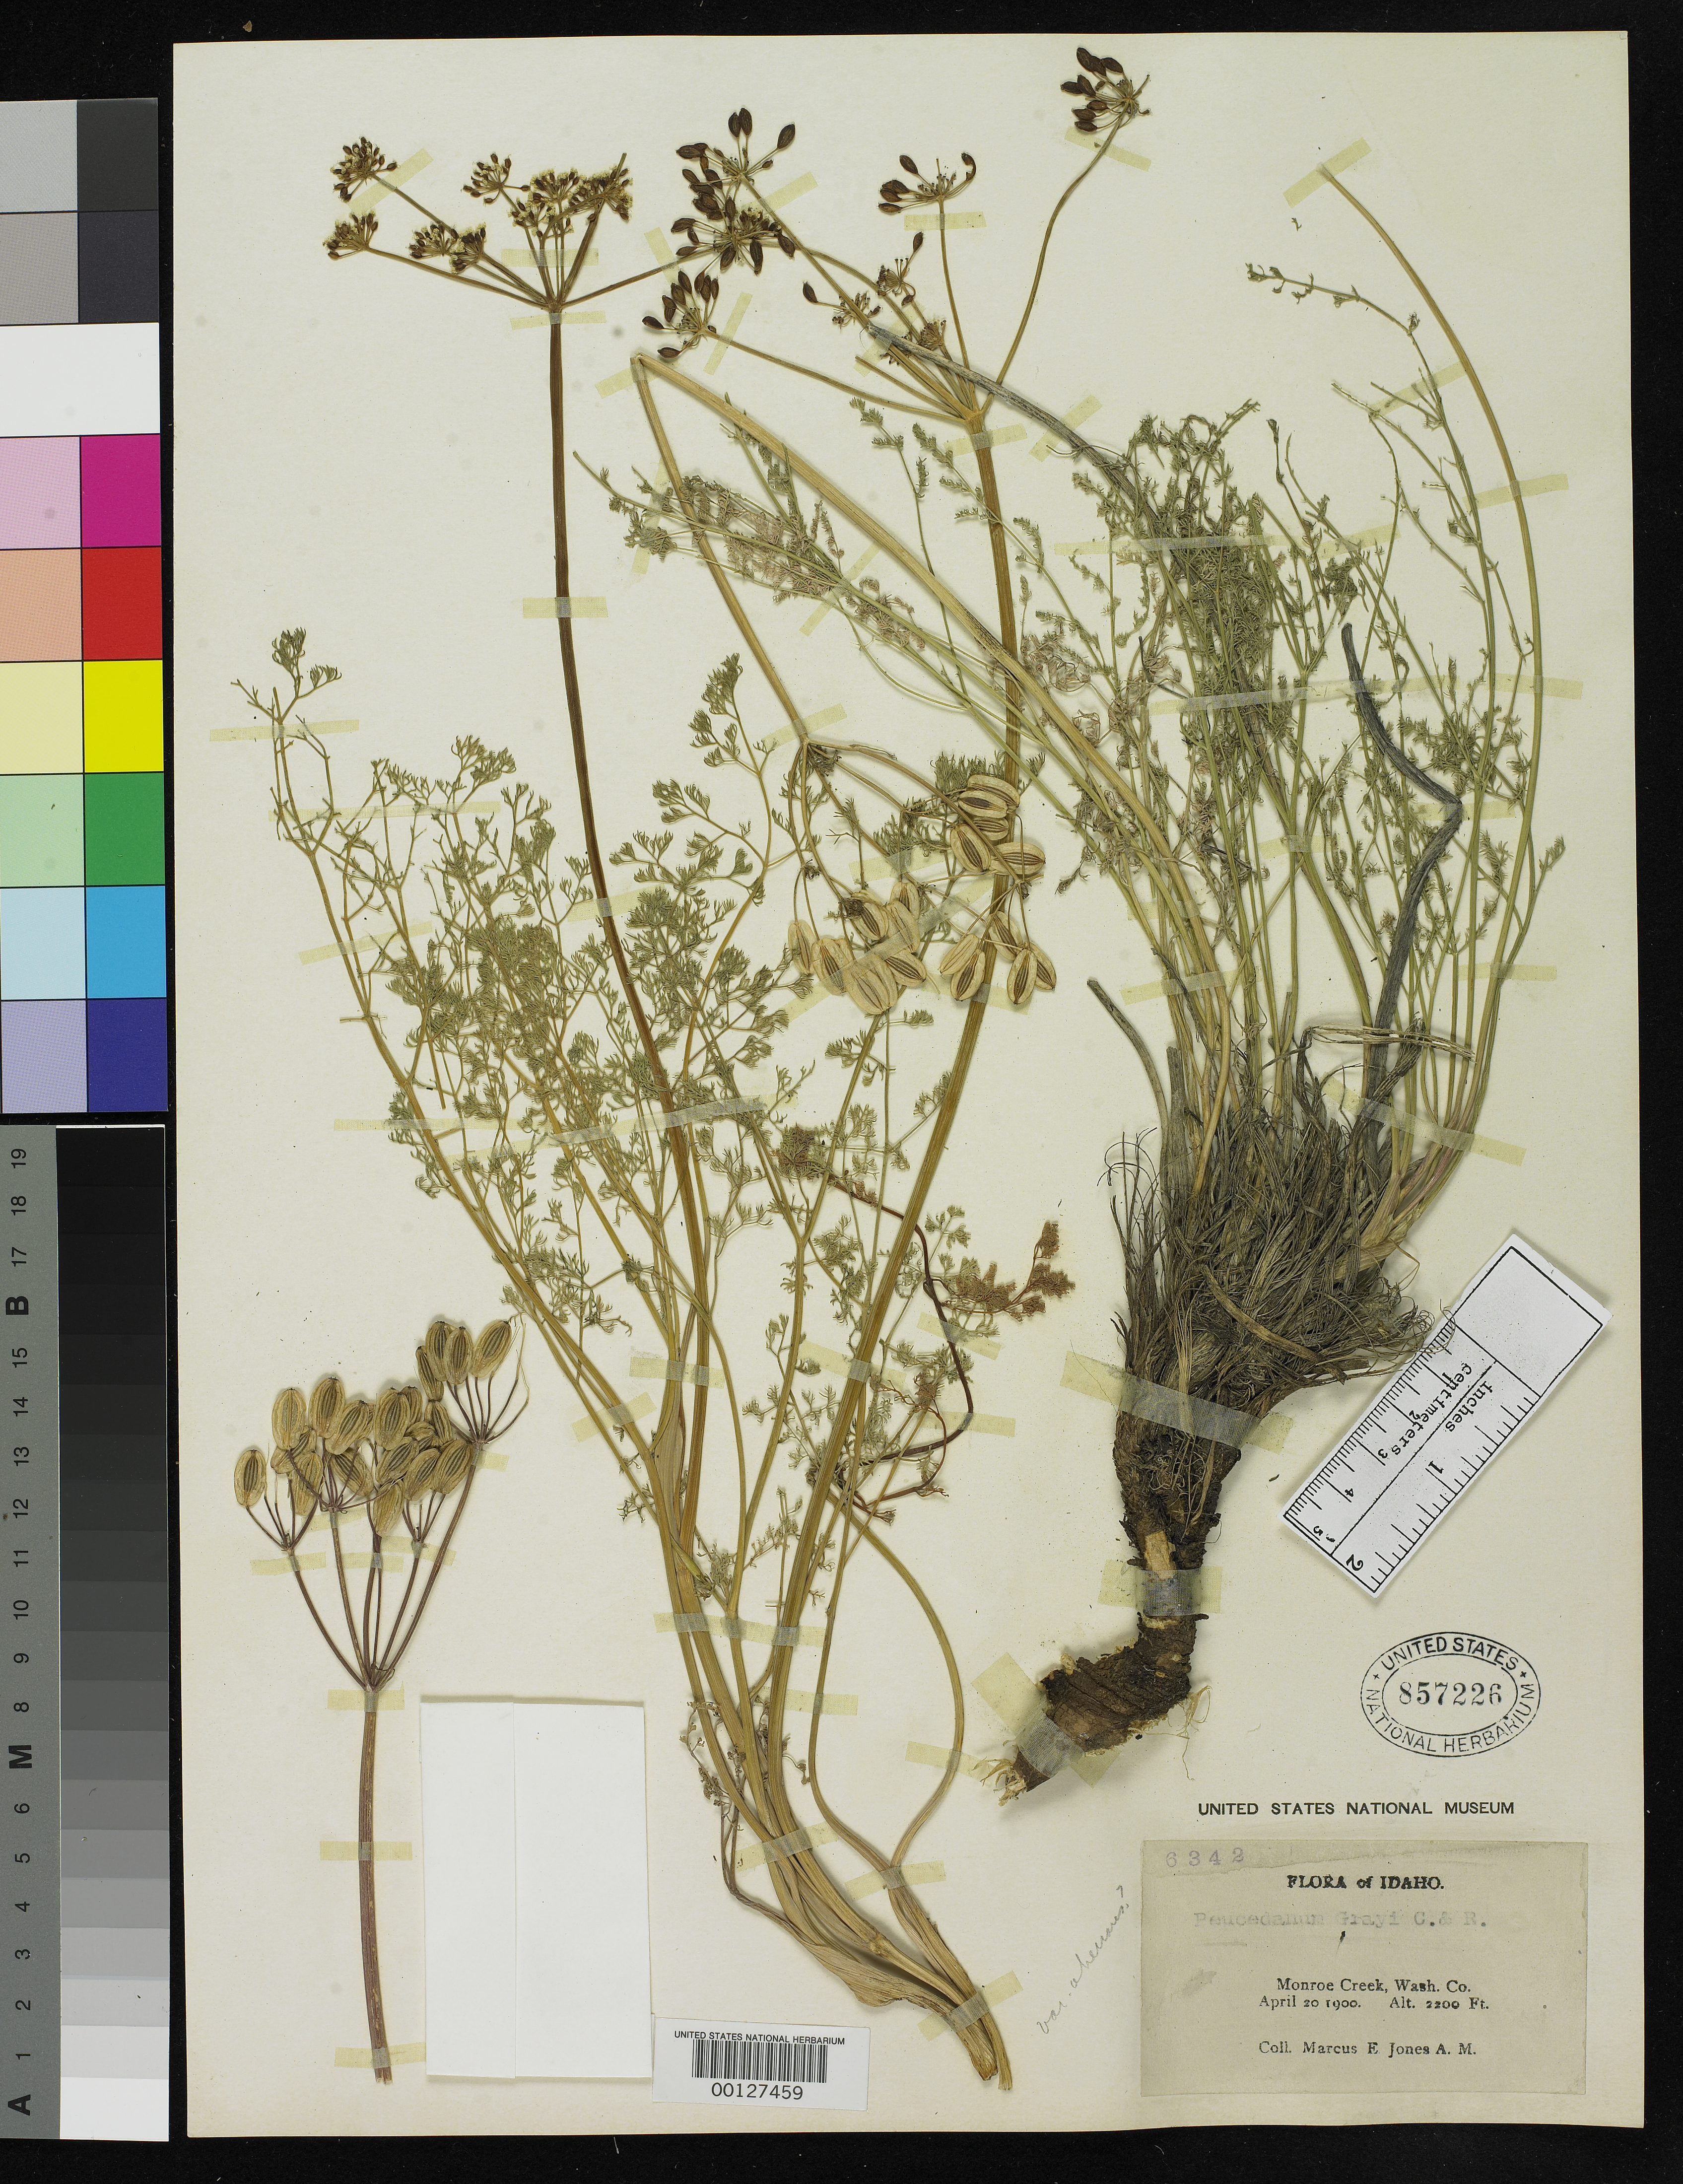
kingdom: Plantae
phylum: Tracheophyta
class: Magnoliopsida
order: Apiales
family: Apiaceae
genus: Peucedanum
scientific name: Peucedanum grayi var. aberrans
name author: M.E. Jones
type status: Isosyntype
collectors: M. E. Jones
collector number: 6342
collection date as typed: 20 Apr 1900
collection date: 1900-04-20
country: United States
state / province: Idaho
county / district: Washington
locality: Monroe Creek.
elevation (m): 671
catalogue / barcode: US 857226